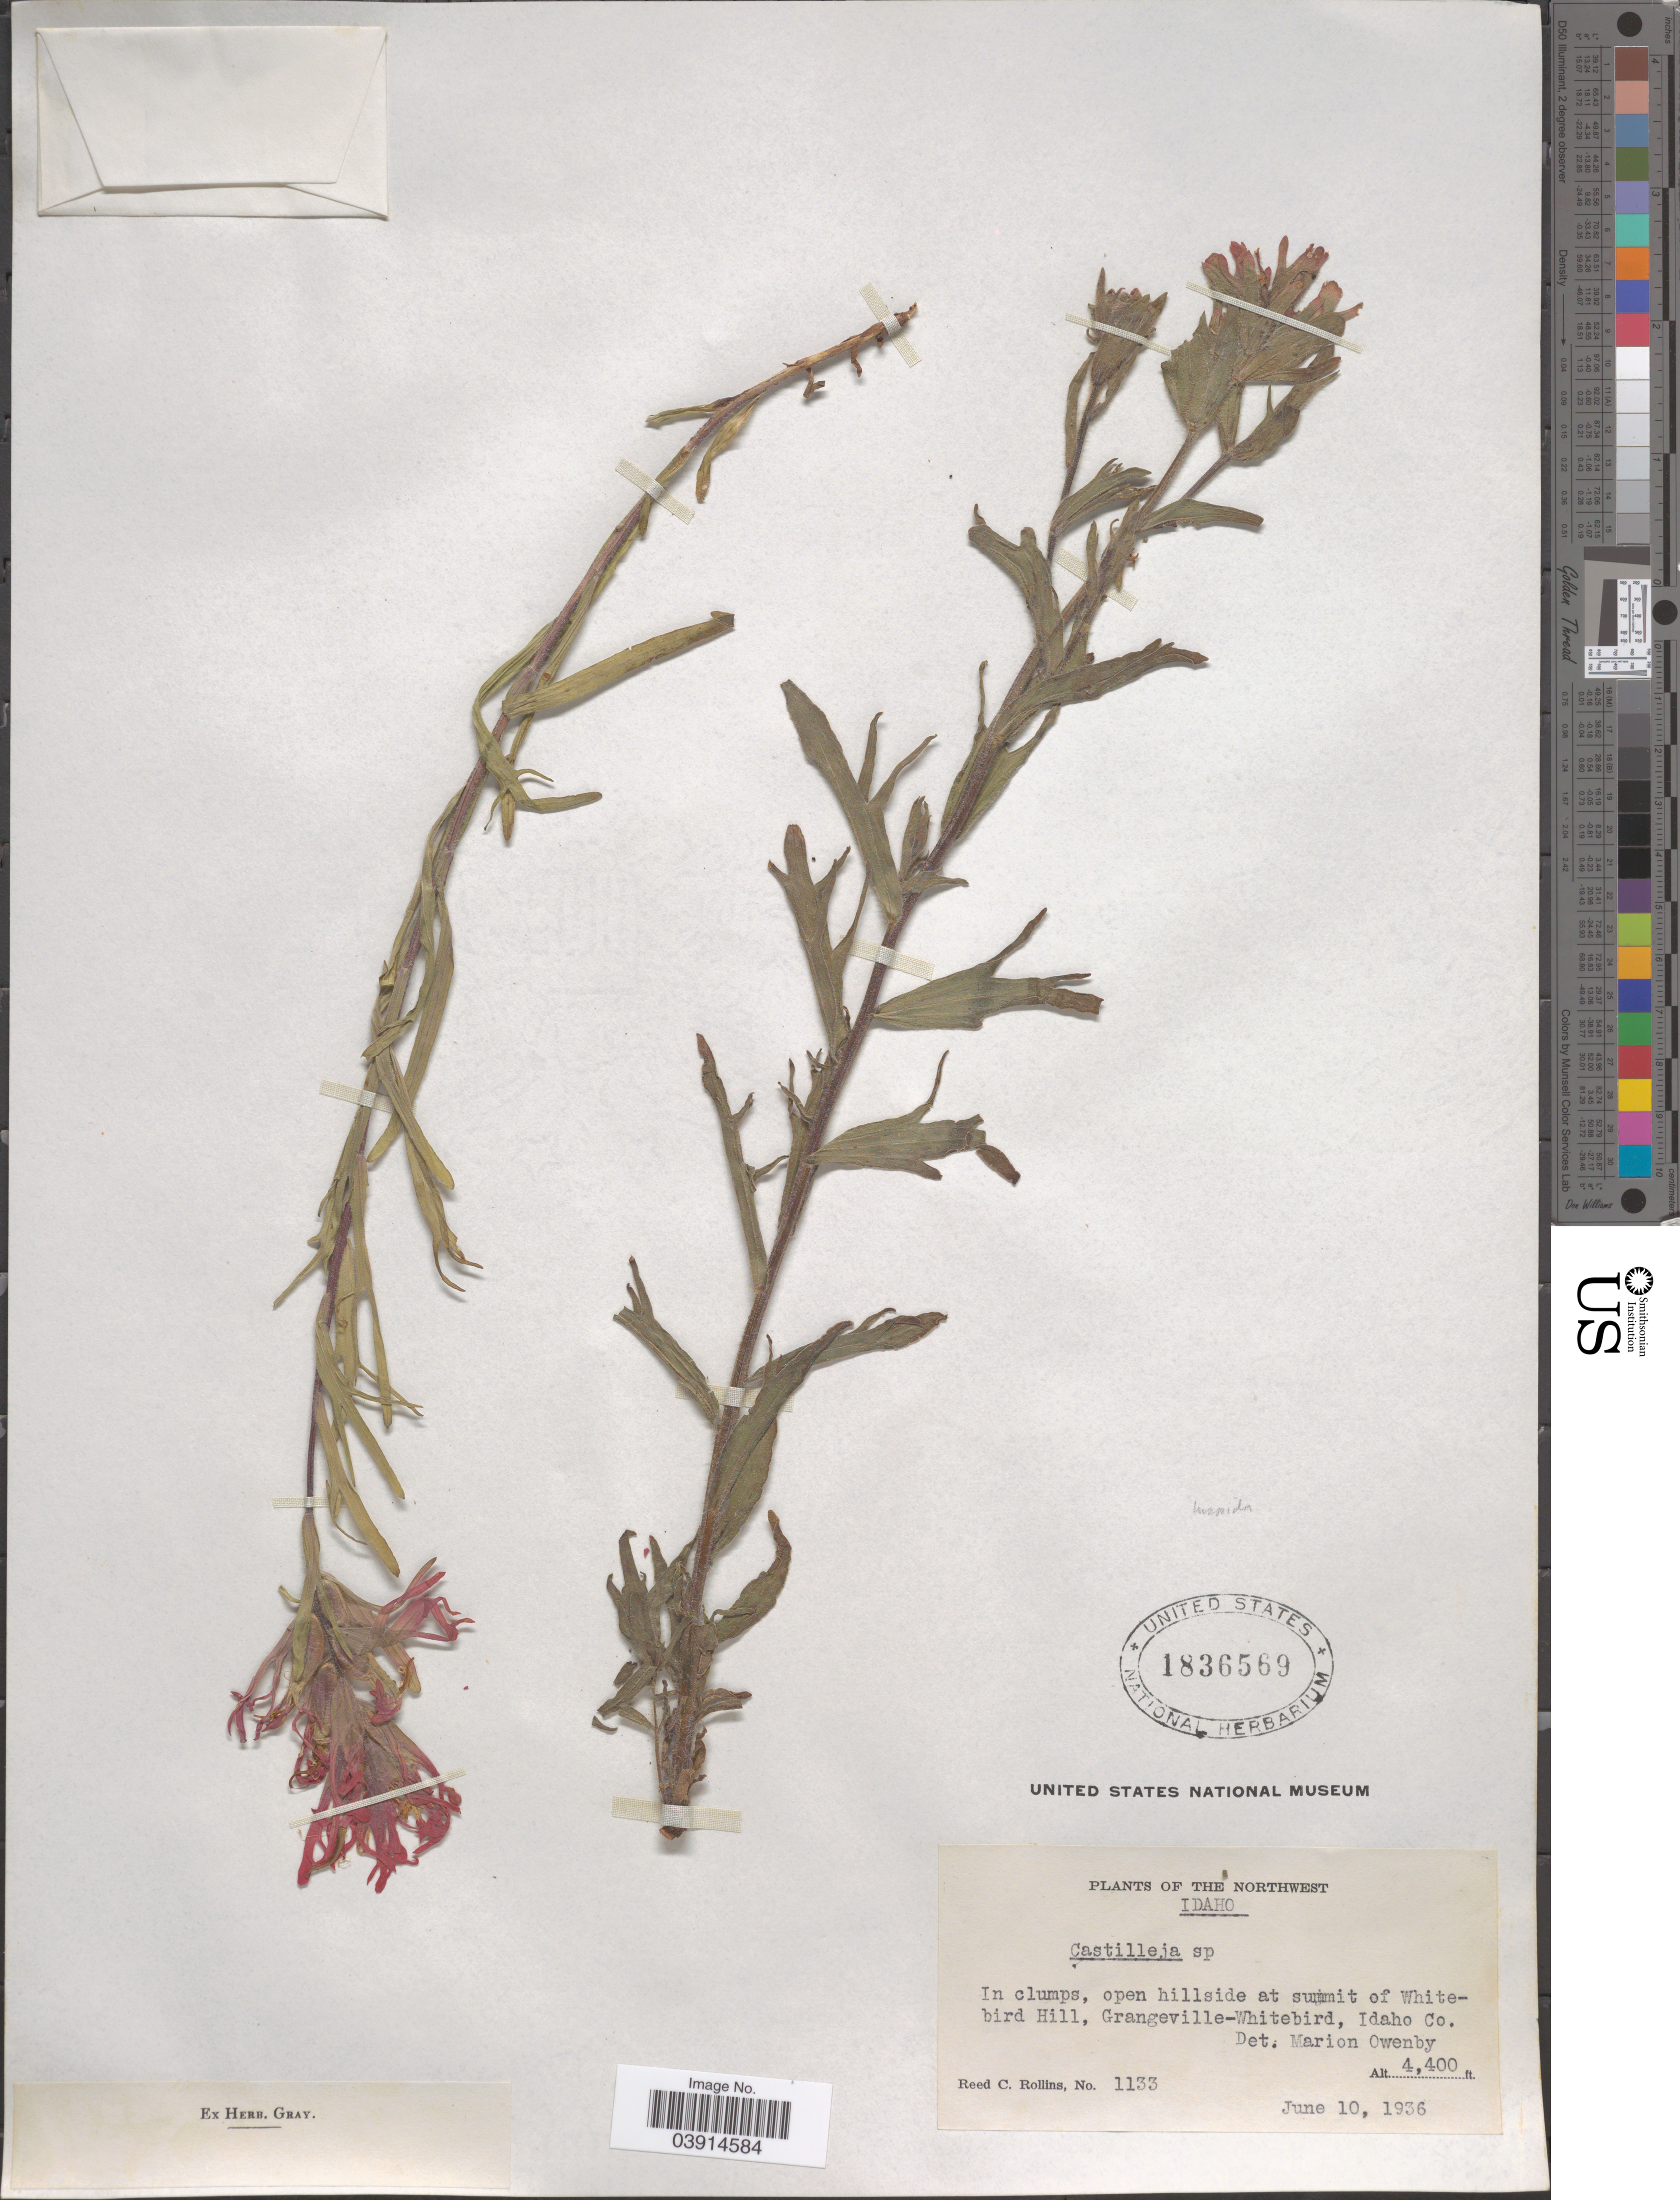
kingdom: Plantae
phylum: Tracheophyta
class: Magnoliopsida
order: Lamiales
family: Orobanchaceae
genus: Castilleja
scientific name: Castilleja sp.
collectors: R. C. Rollins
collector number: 1133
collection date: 1936-06-10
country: United States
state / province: Idaho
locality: The Northwest Idaho. At summit of Whitebird Hill, Grangeville-Whitebird, Idaho Co.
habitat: open hillside at summit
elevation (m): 1341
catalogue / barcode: US 1836569